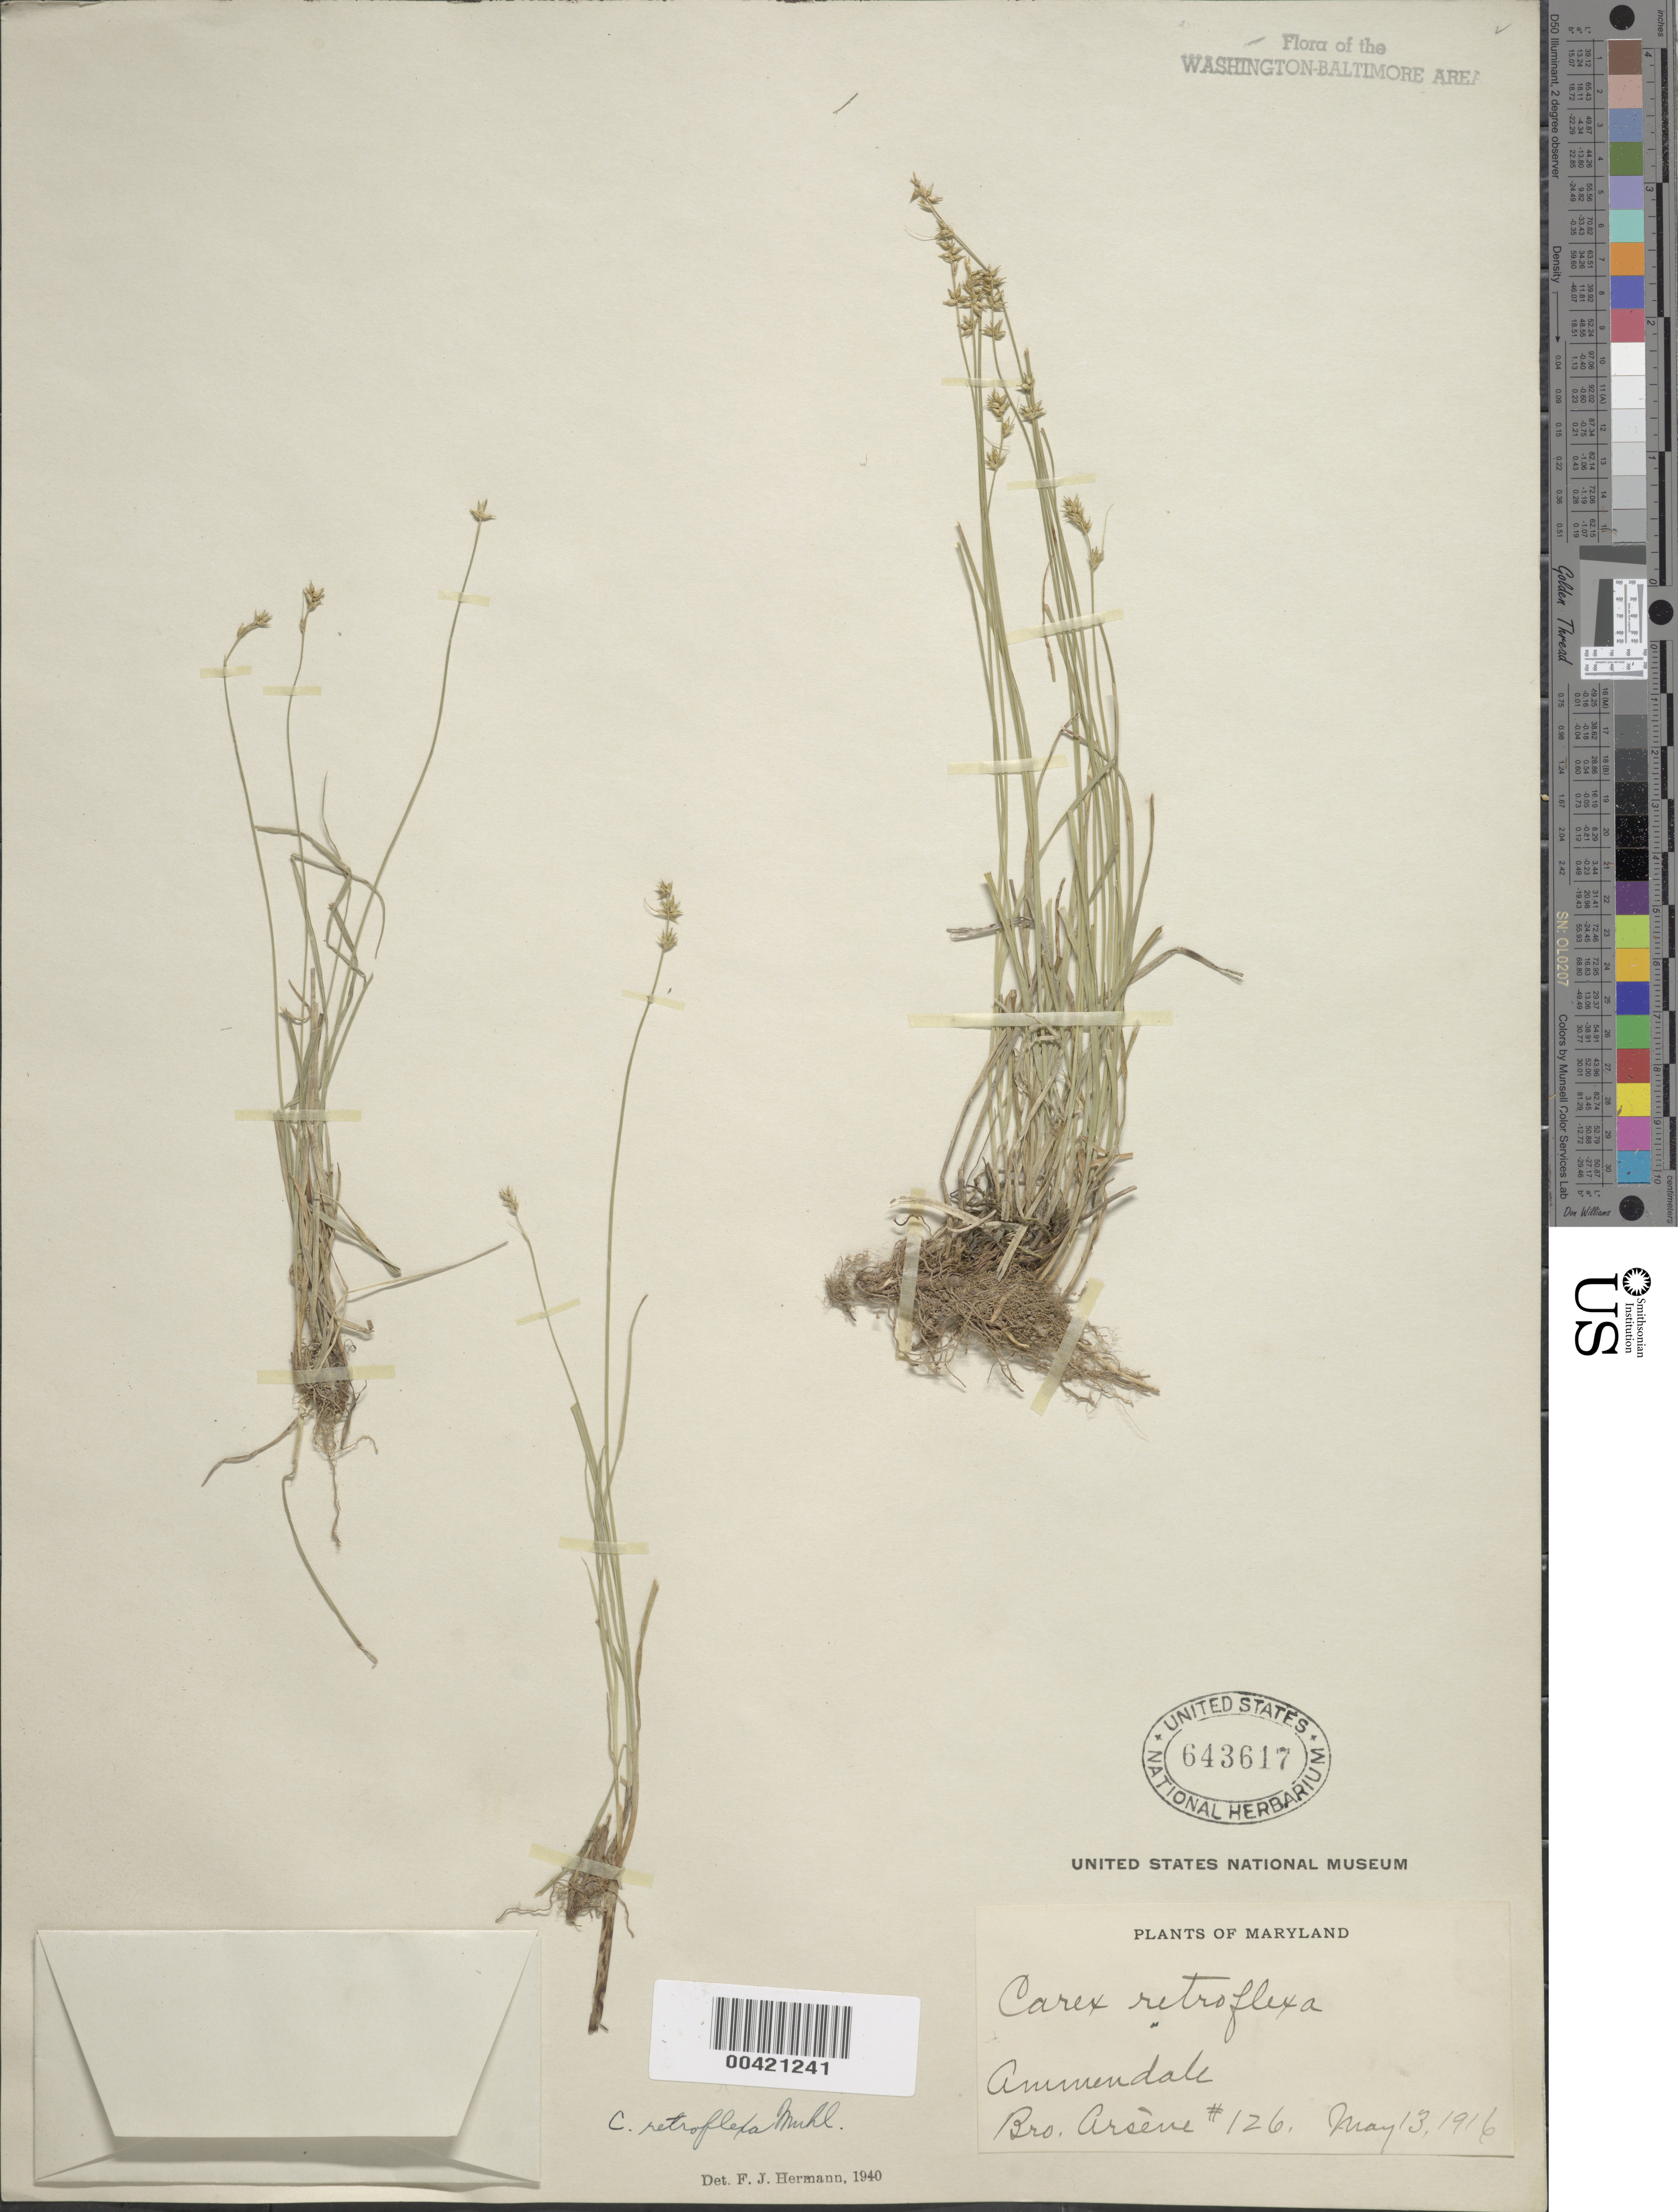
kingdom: Plantae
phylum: Tracheophyta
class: Liliopsida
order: Poales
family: Cyperaceae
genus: Carex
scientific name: Carex retroflexa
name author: Muhl. ex Willd.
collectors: Bro. G. Arsène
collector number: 126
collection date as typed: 13 May 1916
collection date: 1916-05-13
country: United States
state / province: Maryland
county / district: Prince George's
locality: Ammendale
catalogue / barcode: US 643617